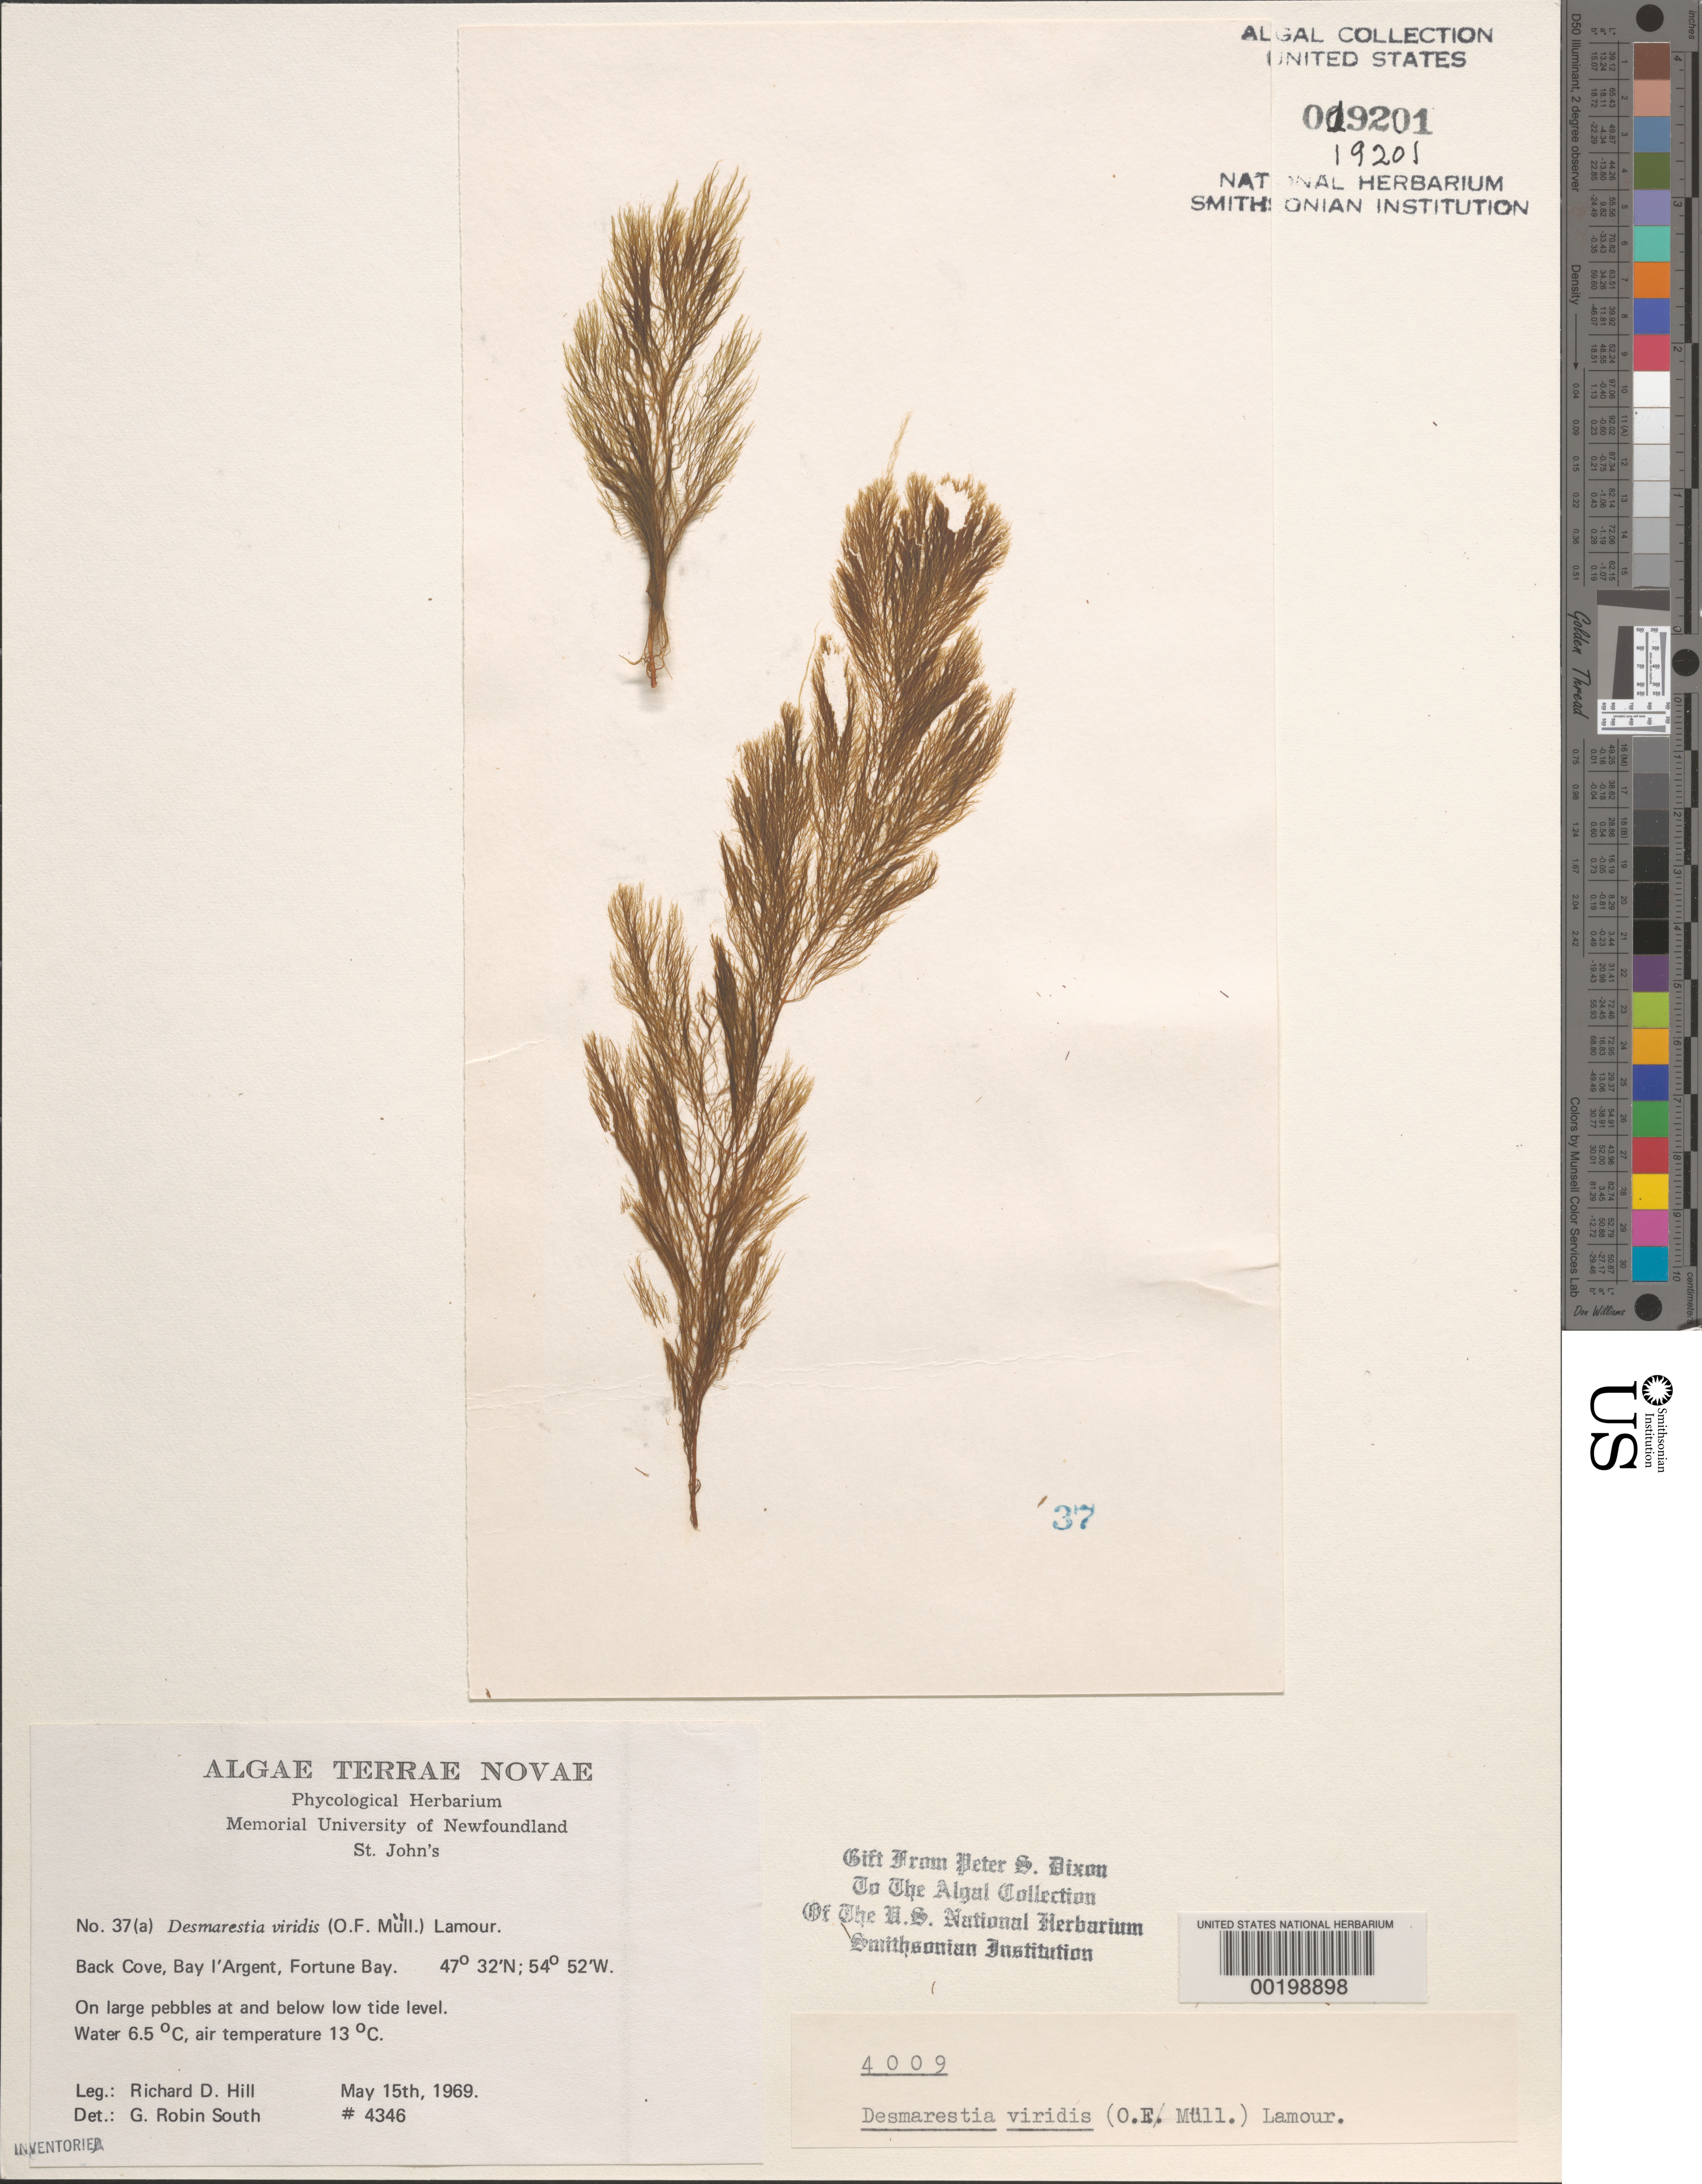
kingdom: Chromista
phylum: Ochrophyta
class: Phaeophyceae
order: Desmarestiales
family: Desmarestiaceae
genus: Desmarestia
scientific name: Desmarestia viridis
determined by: South, G. R.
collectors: R. D. Hill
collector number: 4346 & PSD 4009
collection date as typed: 15 May 1969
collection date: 1969-05-15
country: Canada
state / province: Newfoundland and Labrador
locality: Back Cove, Bay l'Argent, Fortune Bay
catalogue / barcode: US 19201